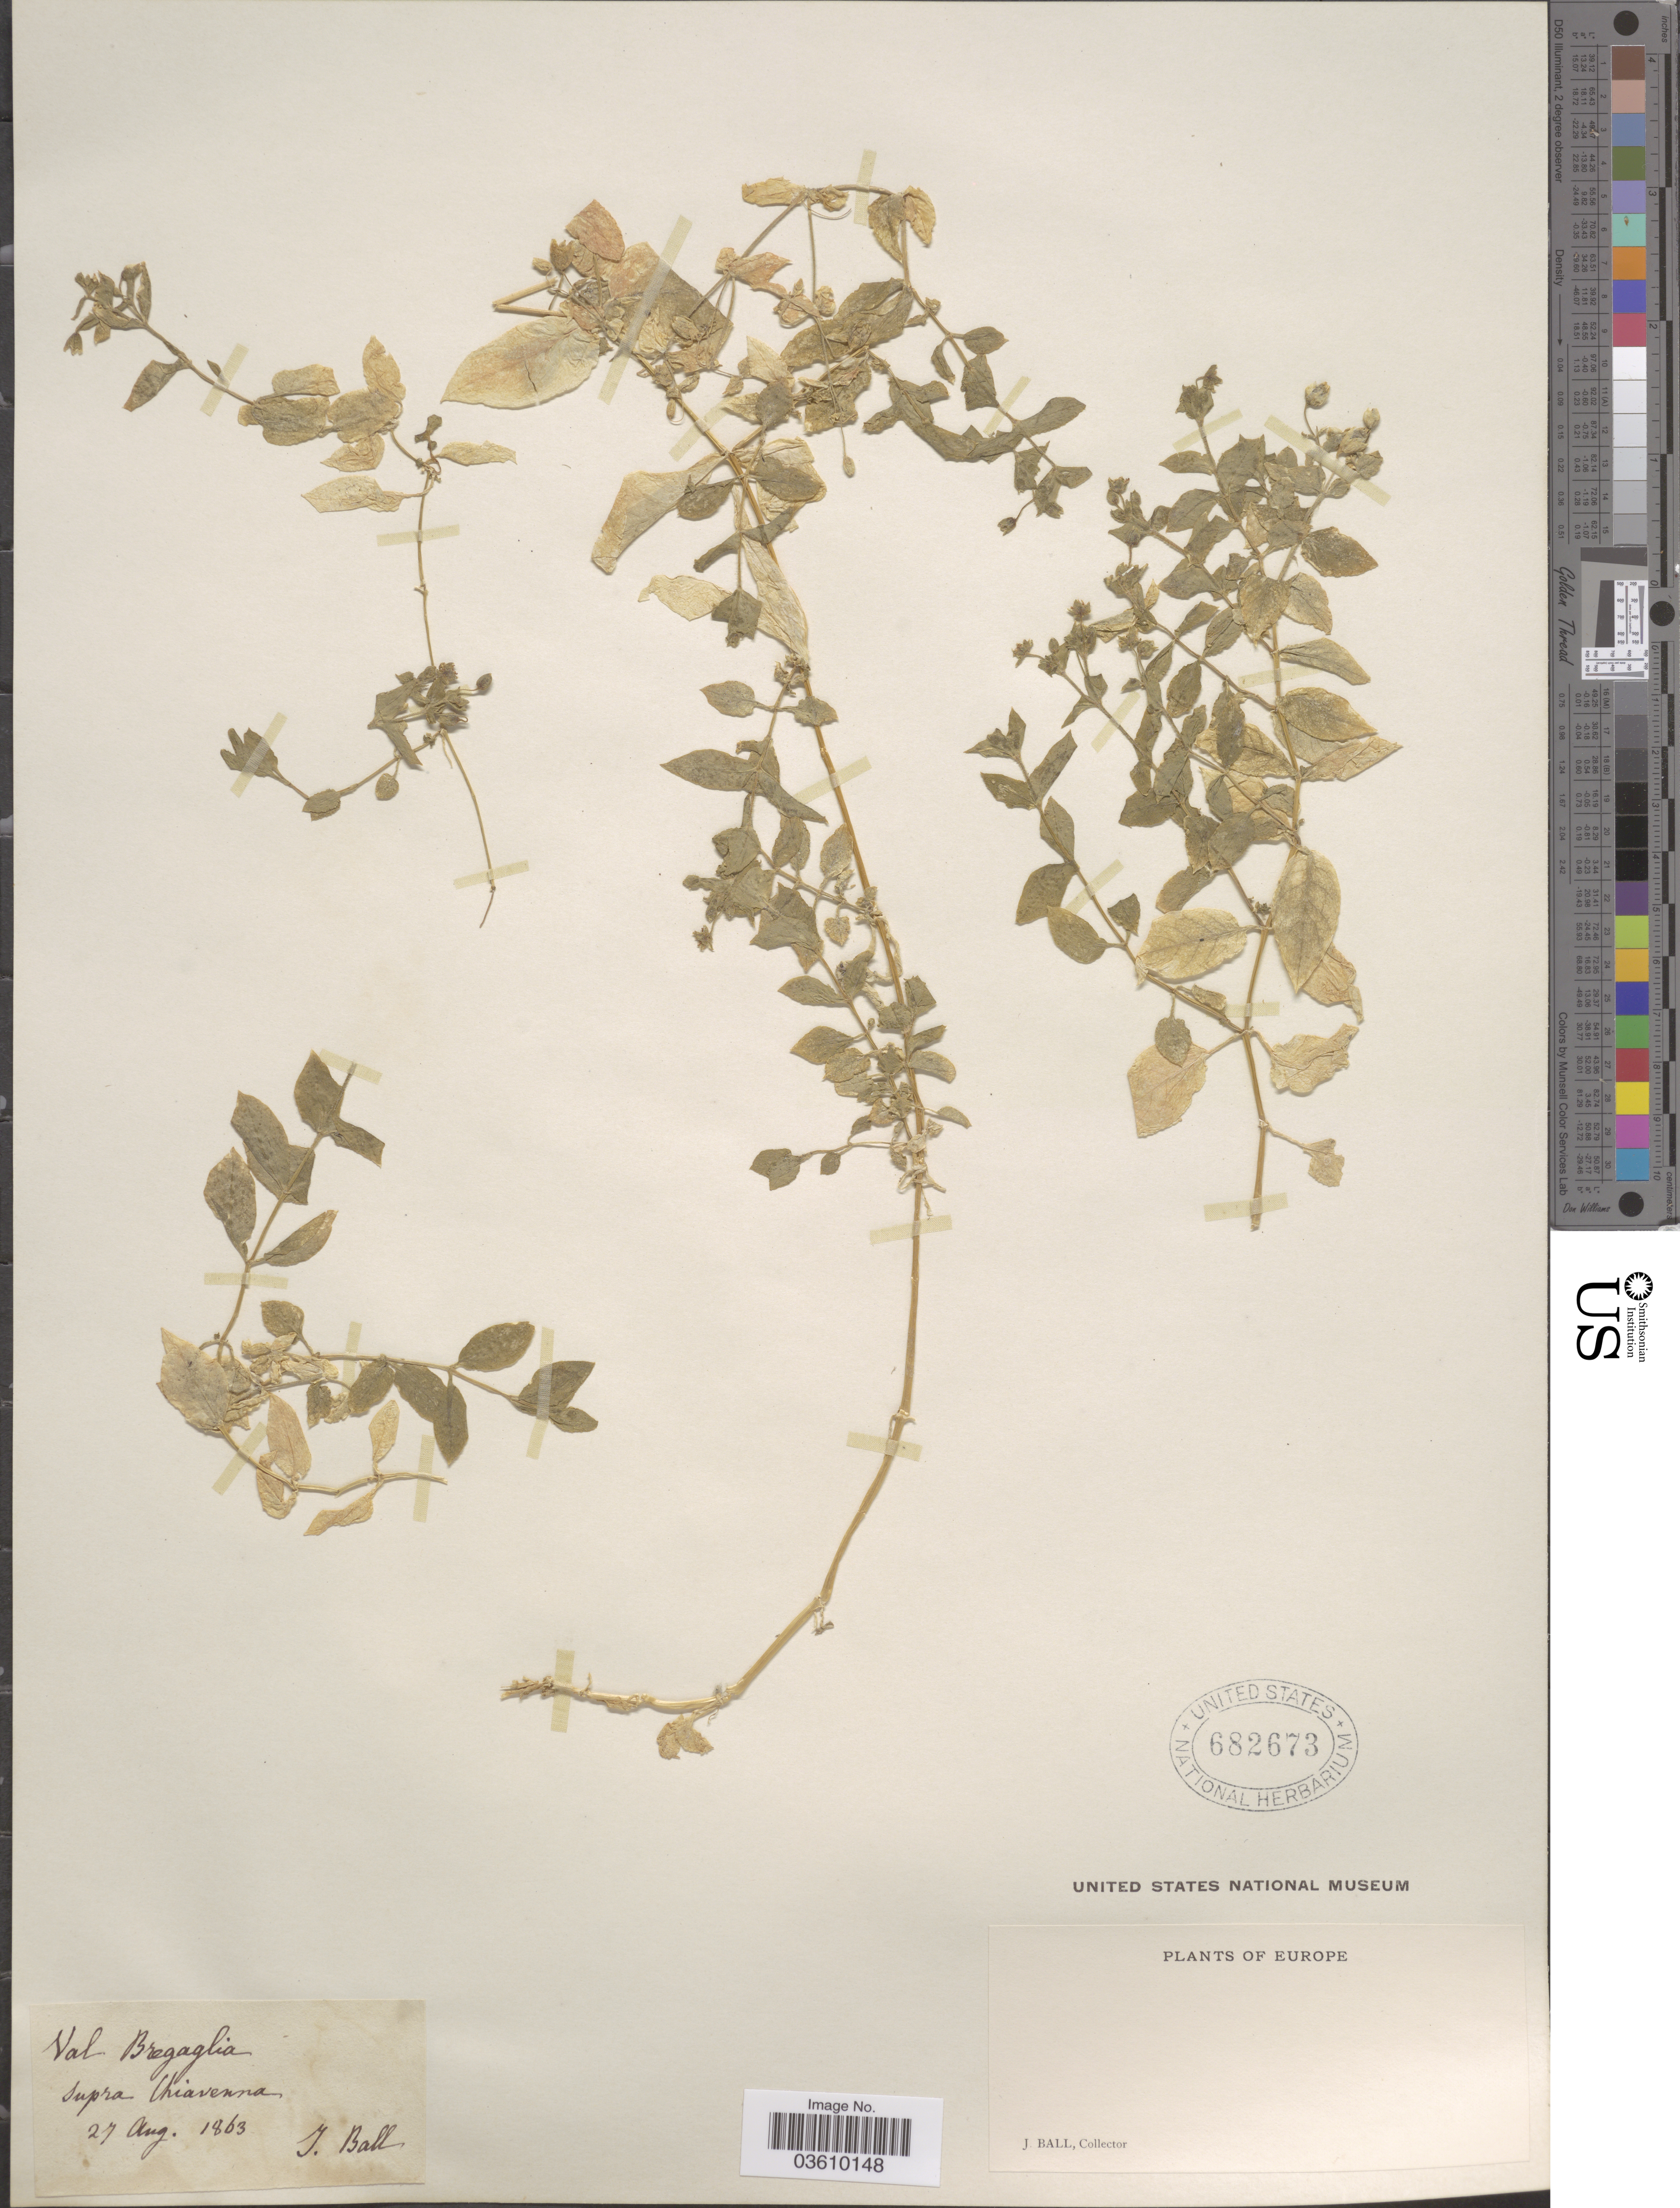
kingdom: Plantae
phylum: Tracheophyta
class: Magnoliopsida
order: Caryophyllales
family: Caryophyllaceae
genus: Stellaria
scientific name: Stellaria sp.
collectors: J. Ball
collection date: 1863-08-27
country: Italy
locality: Val Bregaglia. Supra Chiavenna. Europe.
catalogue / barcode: US 682673